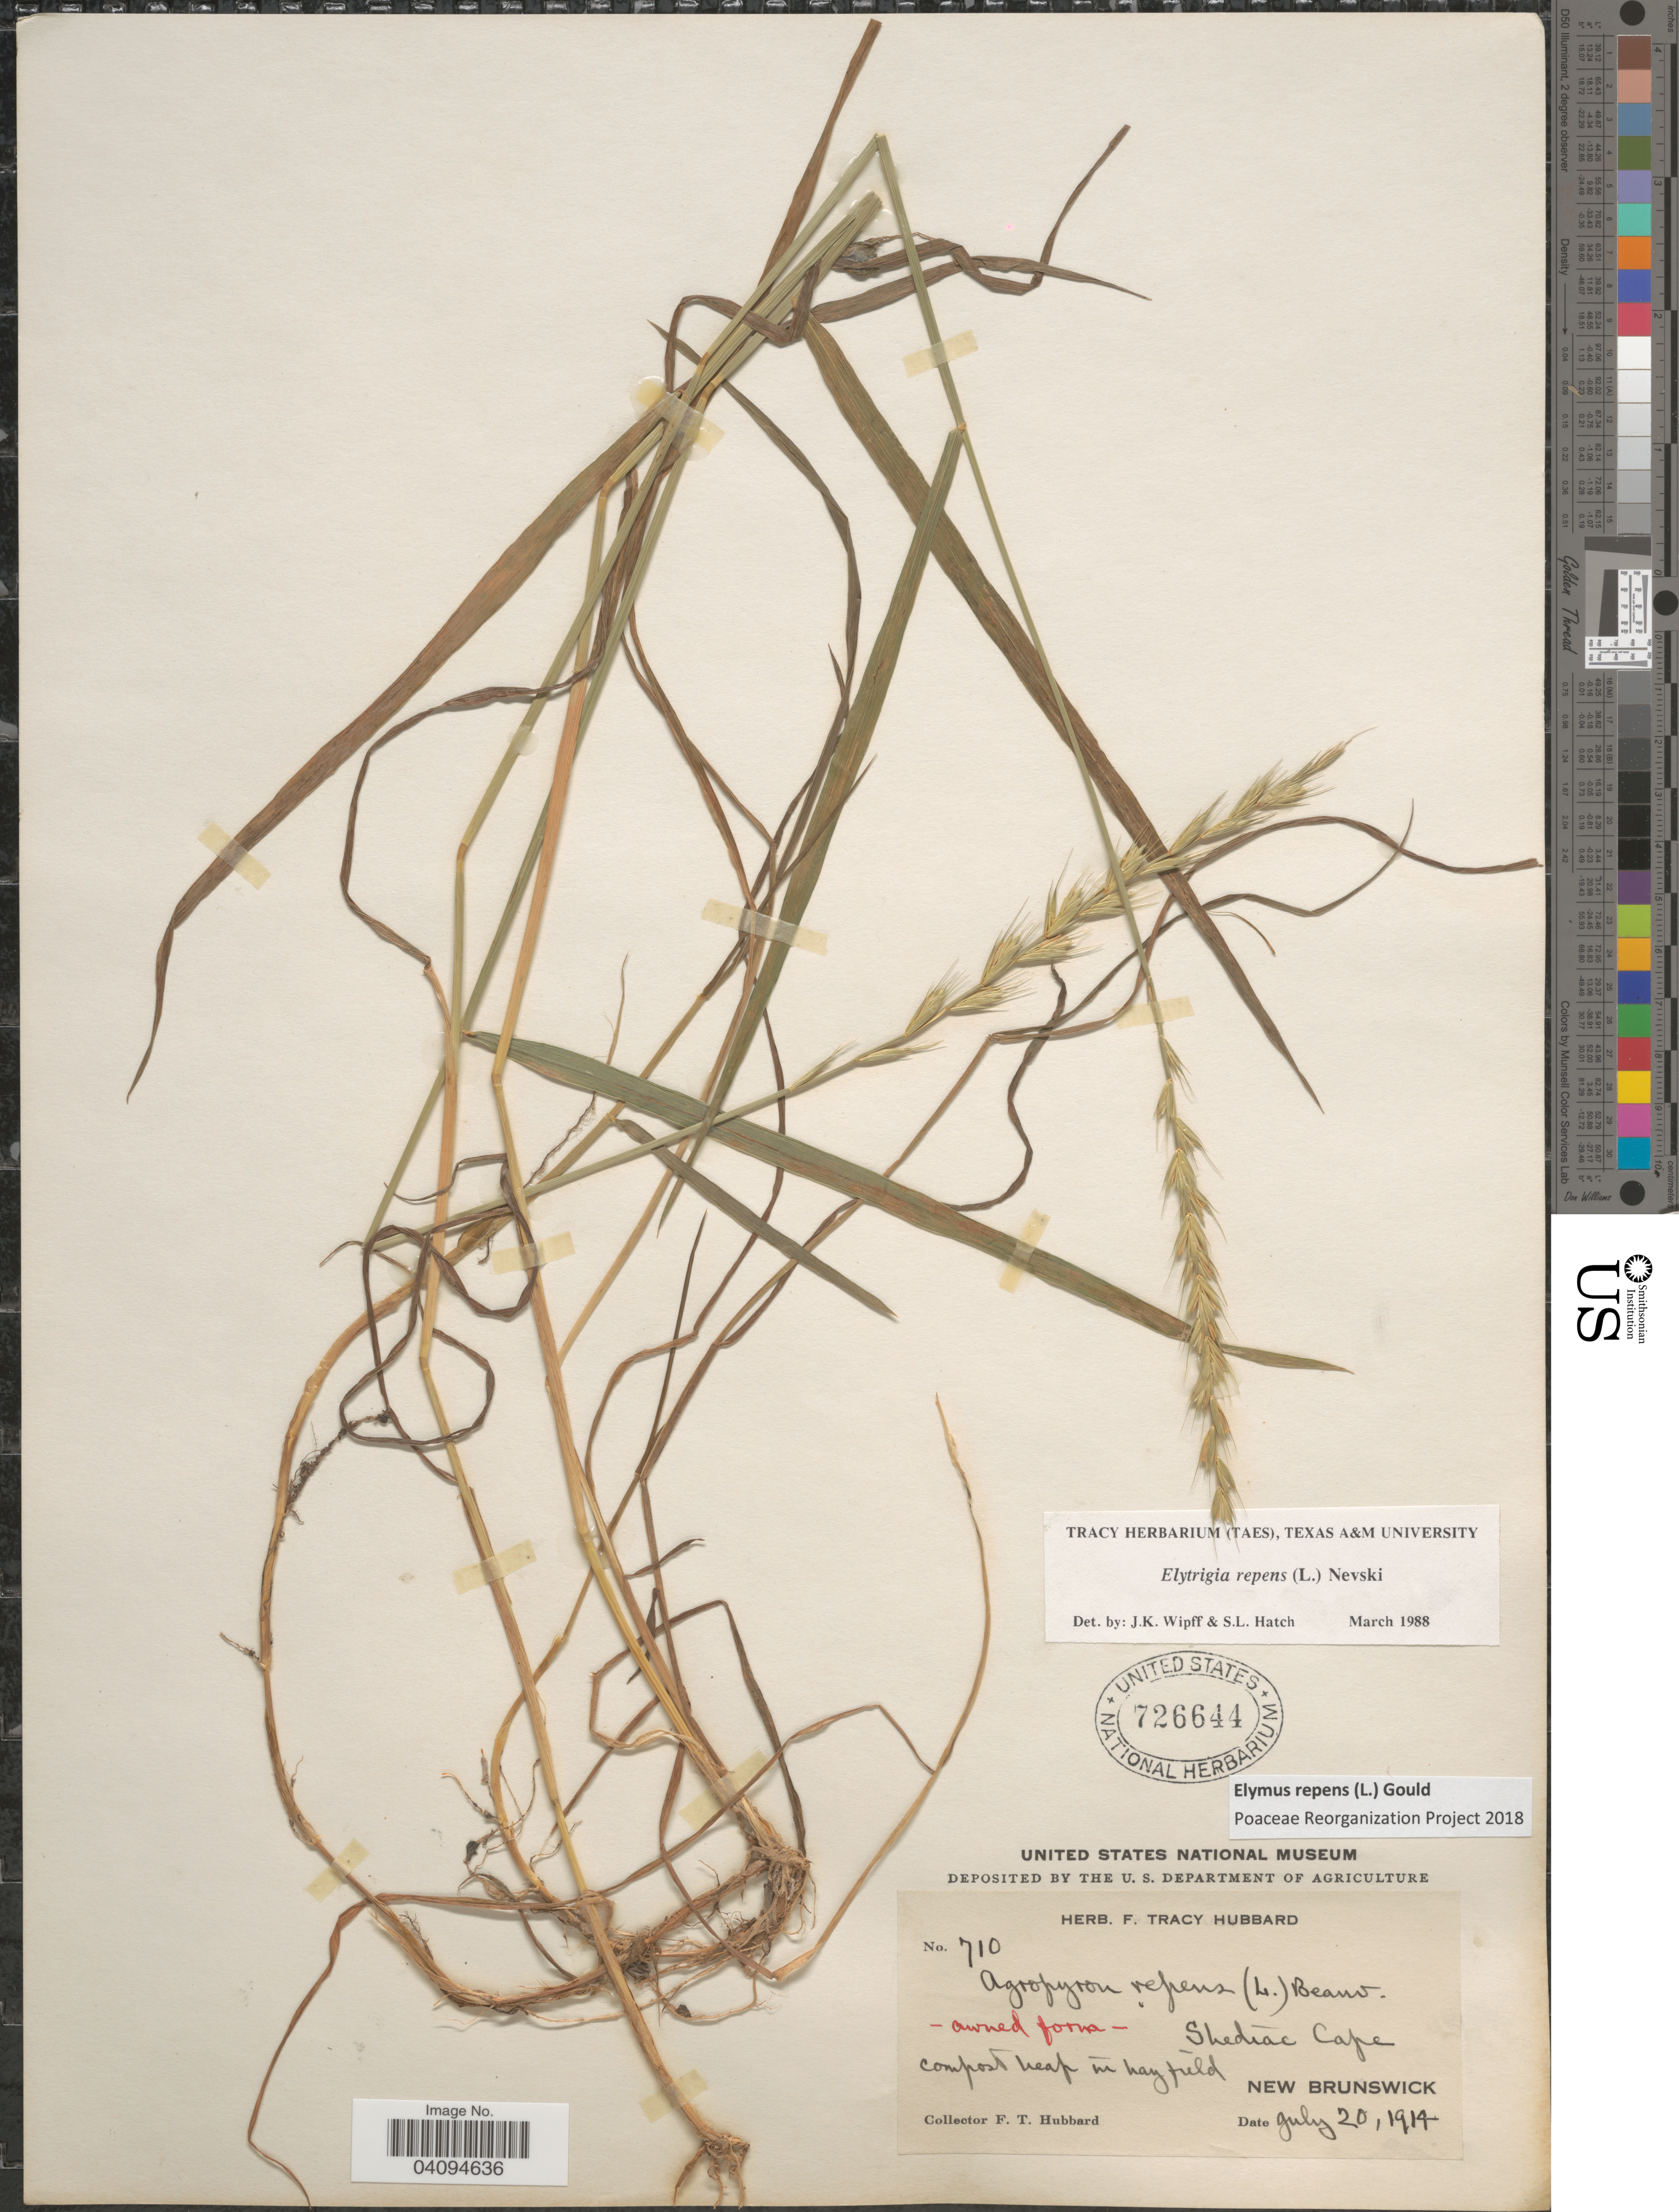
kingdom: Plantae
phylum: Tracheophyta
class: Liliopsida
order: Poales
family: Poaceae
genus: Elymus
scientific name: Elymus repens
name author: (L.) Gould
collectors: F. T. Hubbard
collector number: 710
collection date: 1914-07-20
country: Canada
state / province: New Brunswick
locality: Shediac Cape.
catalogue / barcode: US 726644